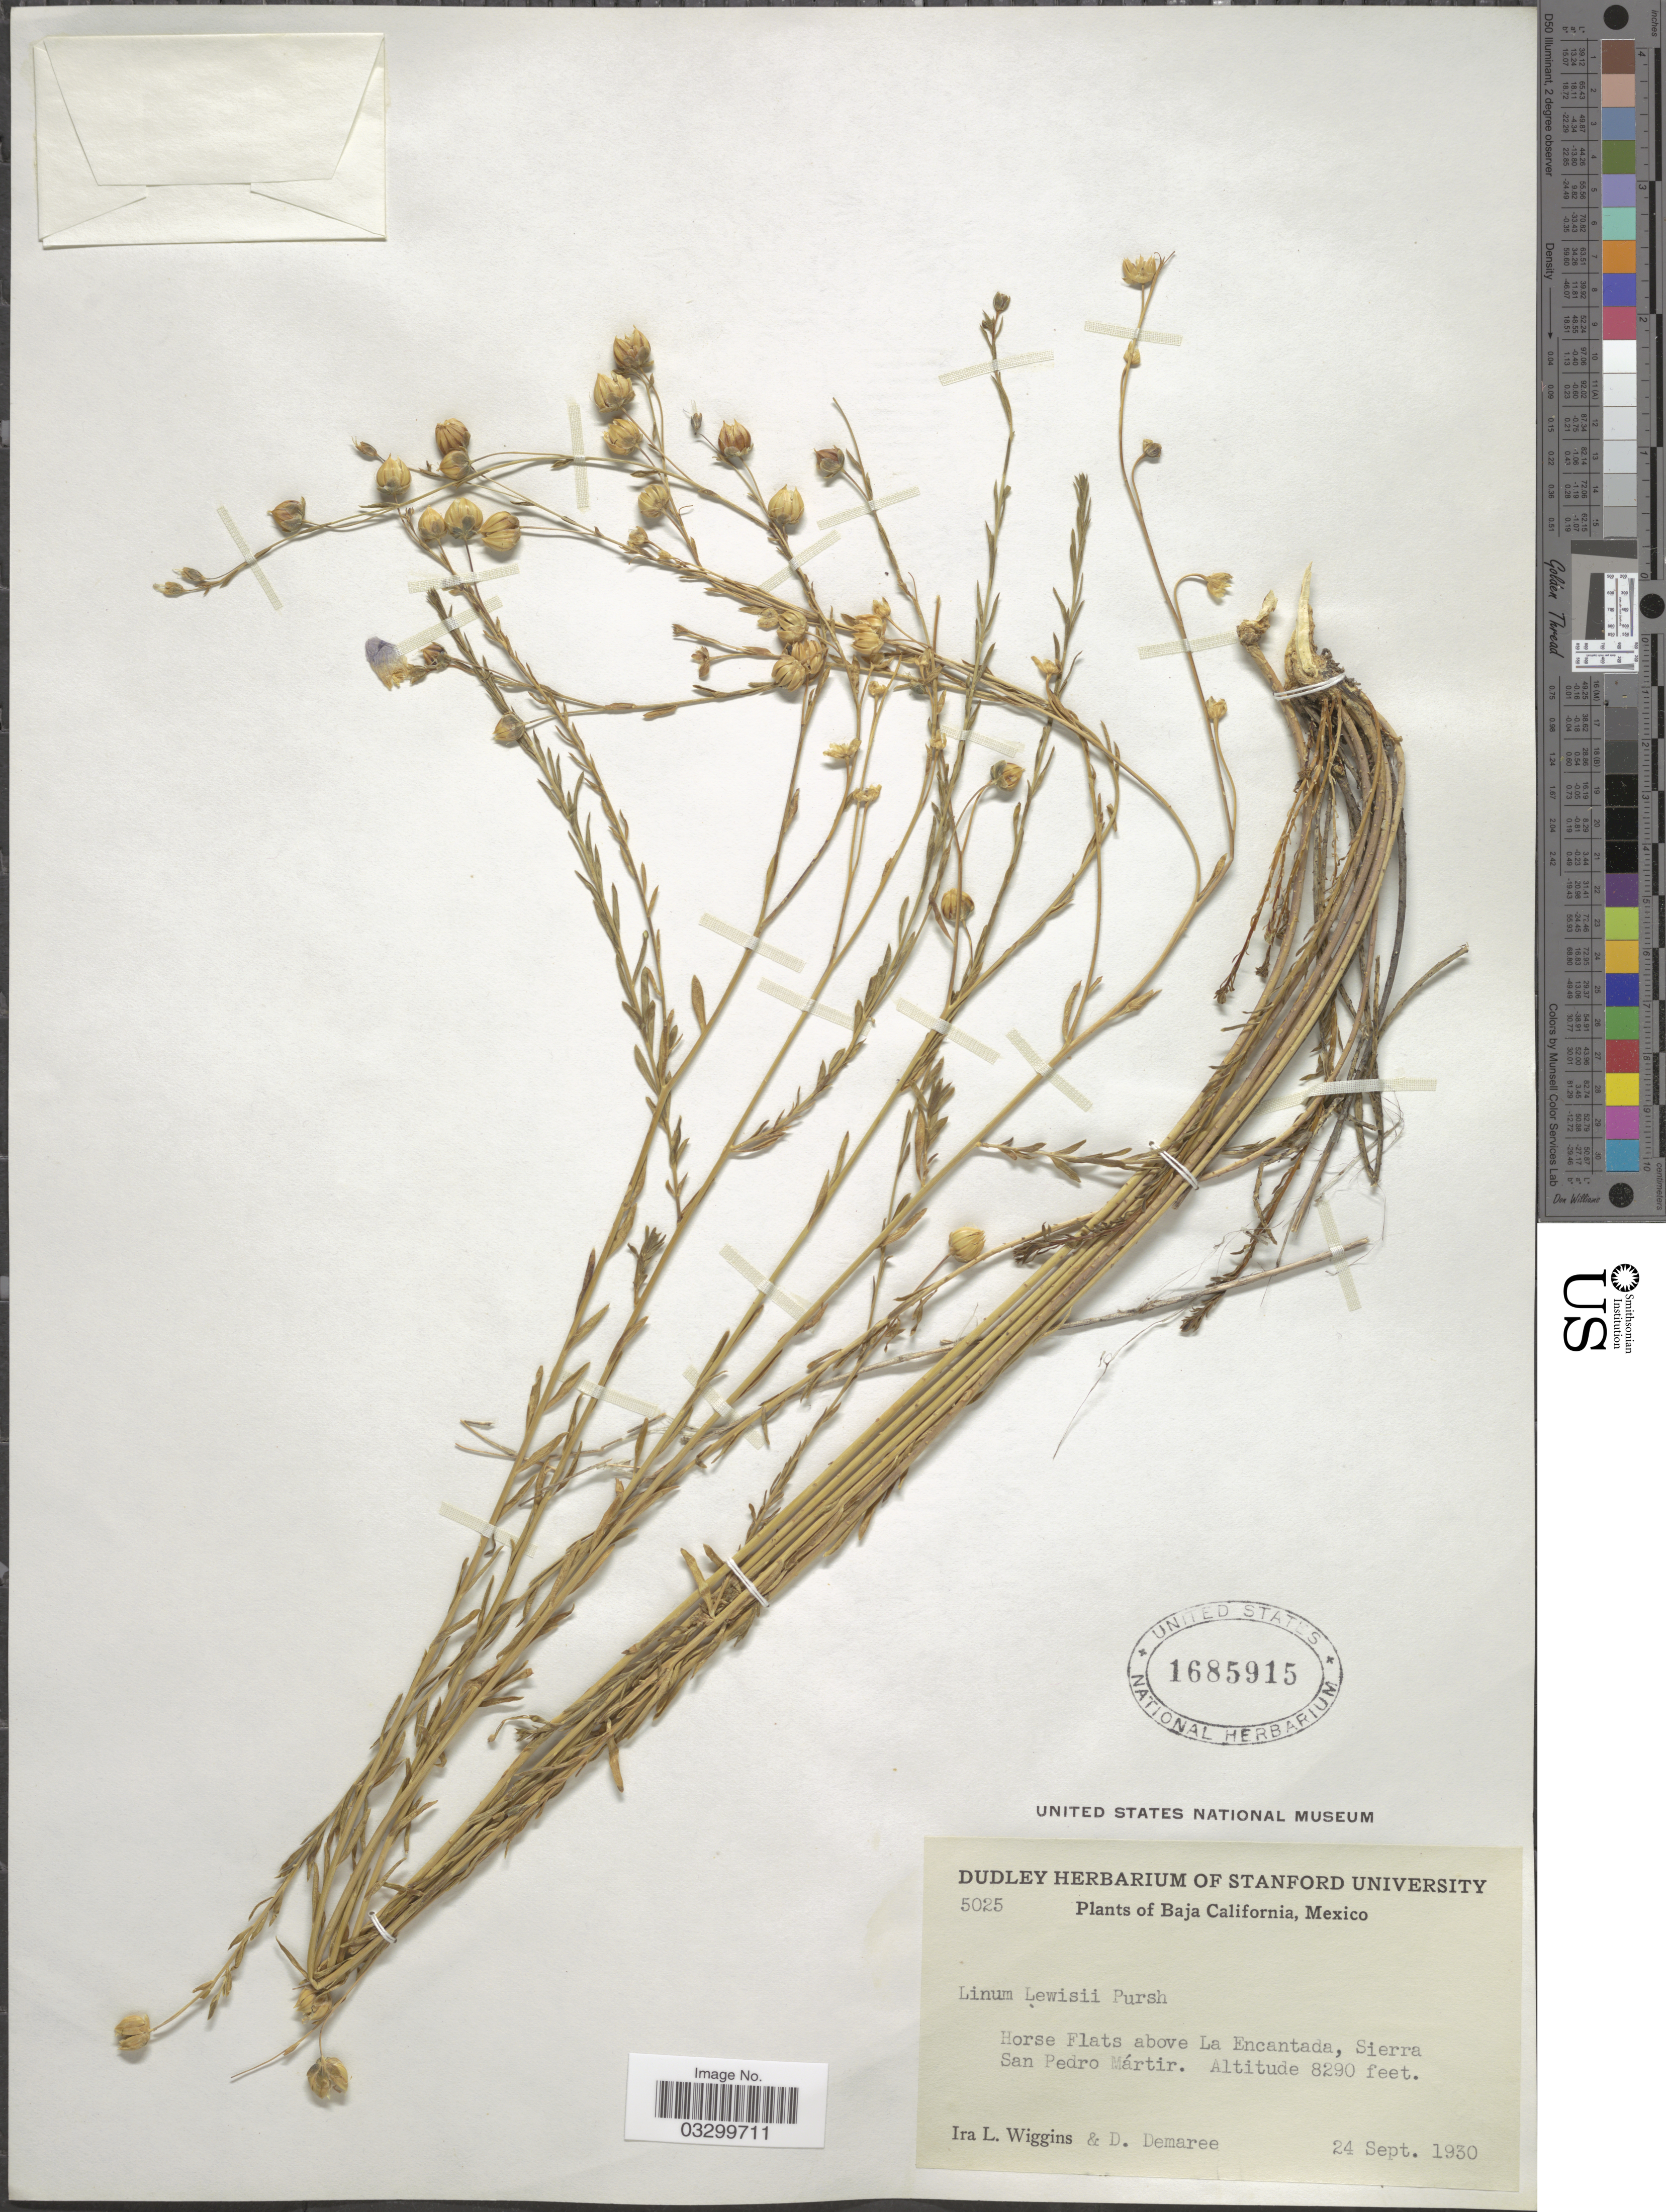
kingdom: Plantae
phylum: Tracheophyta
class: Magnoliopsida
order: Malpighiales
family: Linaceae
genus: Linum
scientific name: Linum lewisii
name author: Pursh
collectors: I. L. Wiggins & D. Demaree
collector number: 5025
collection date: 1930-09-24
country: Mexico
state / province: Baja California Norte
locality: Horse Flats above La Encantada, Sierra San Pedro Mártir.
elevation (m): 2527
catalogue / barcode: US 1685915